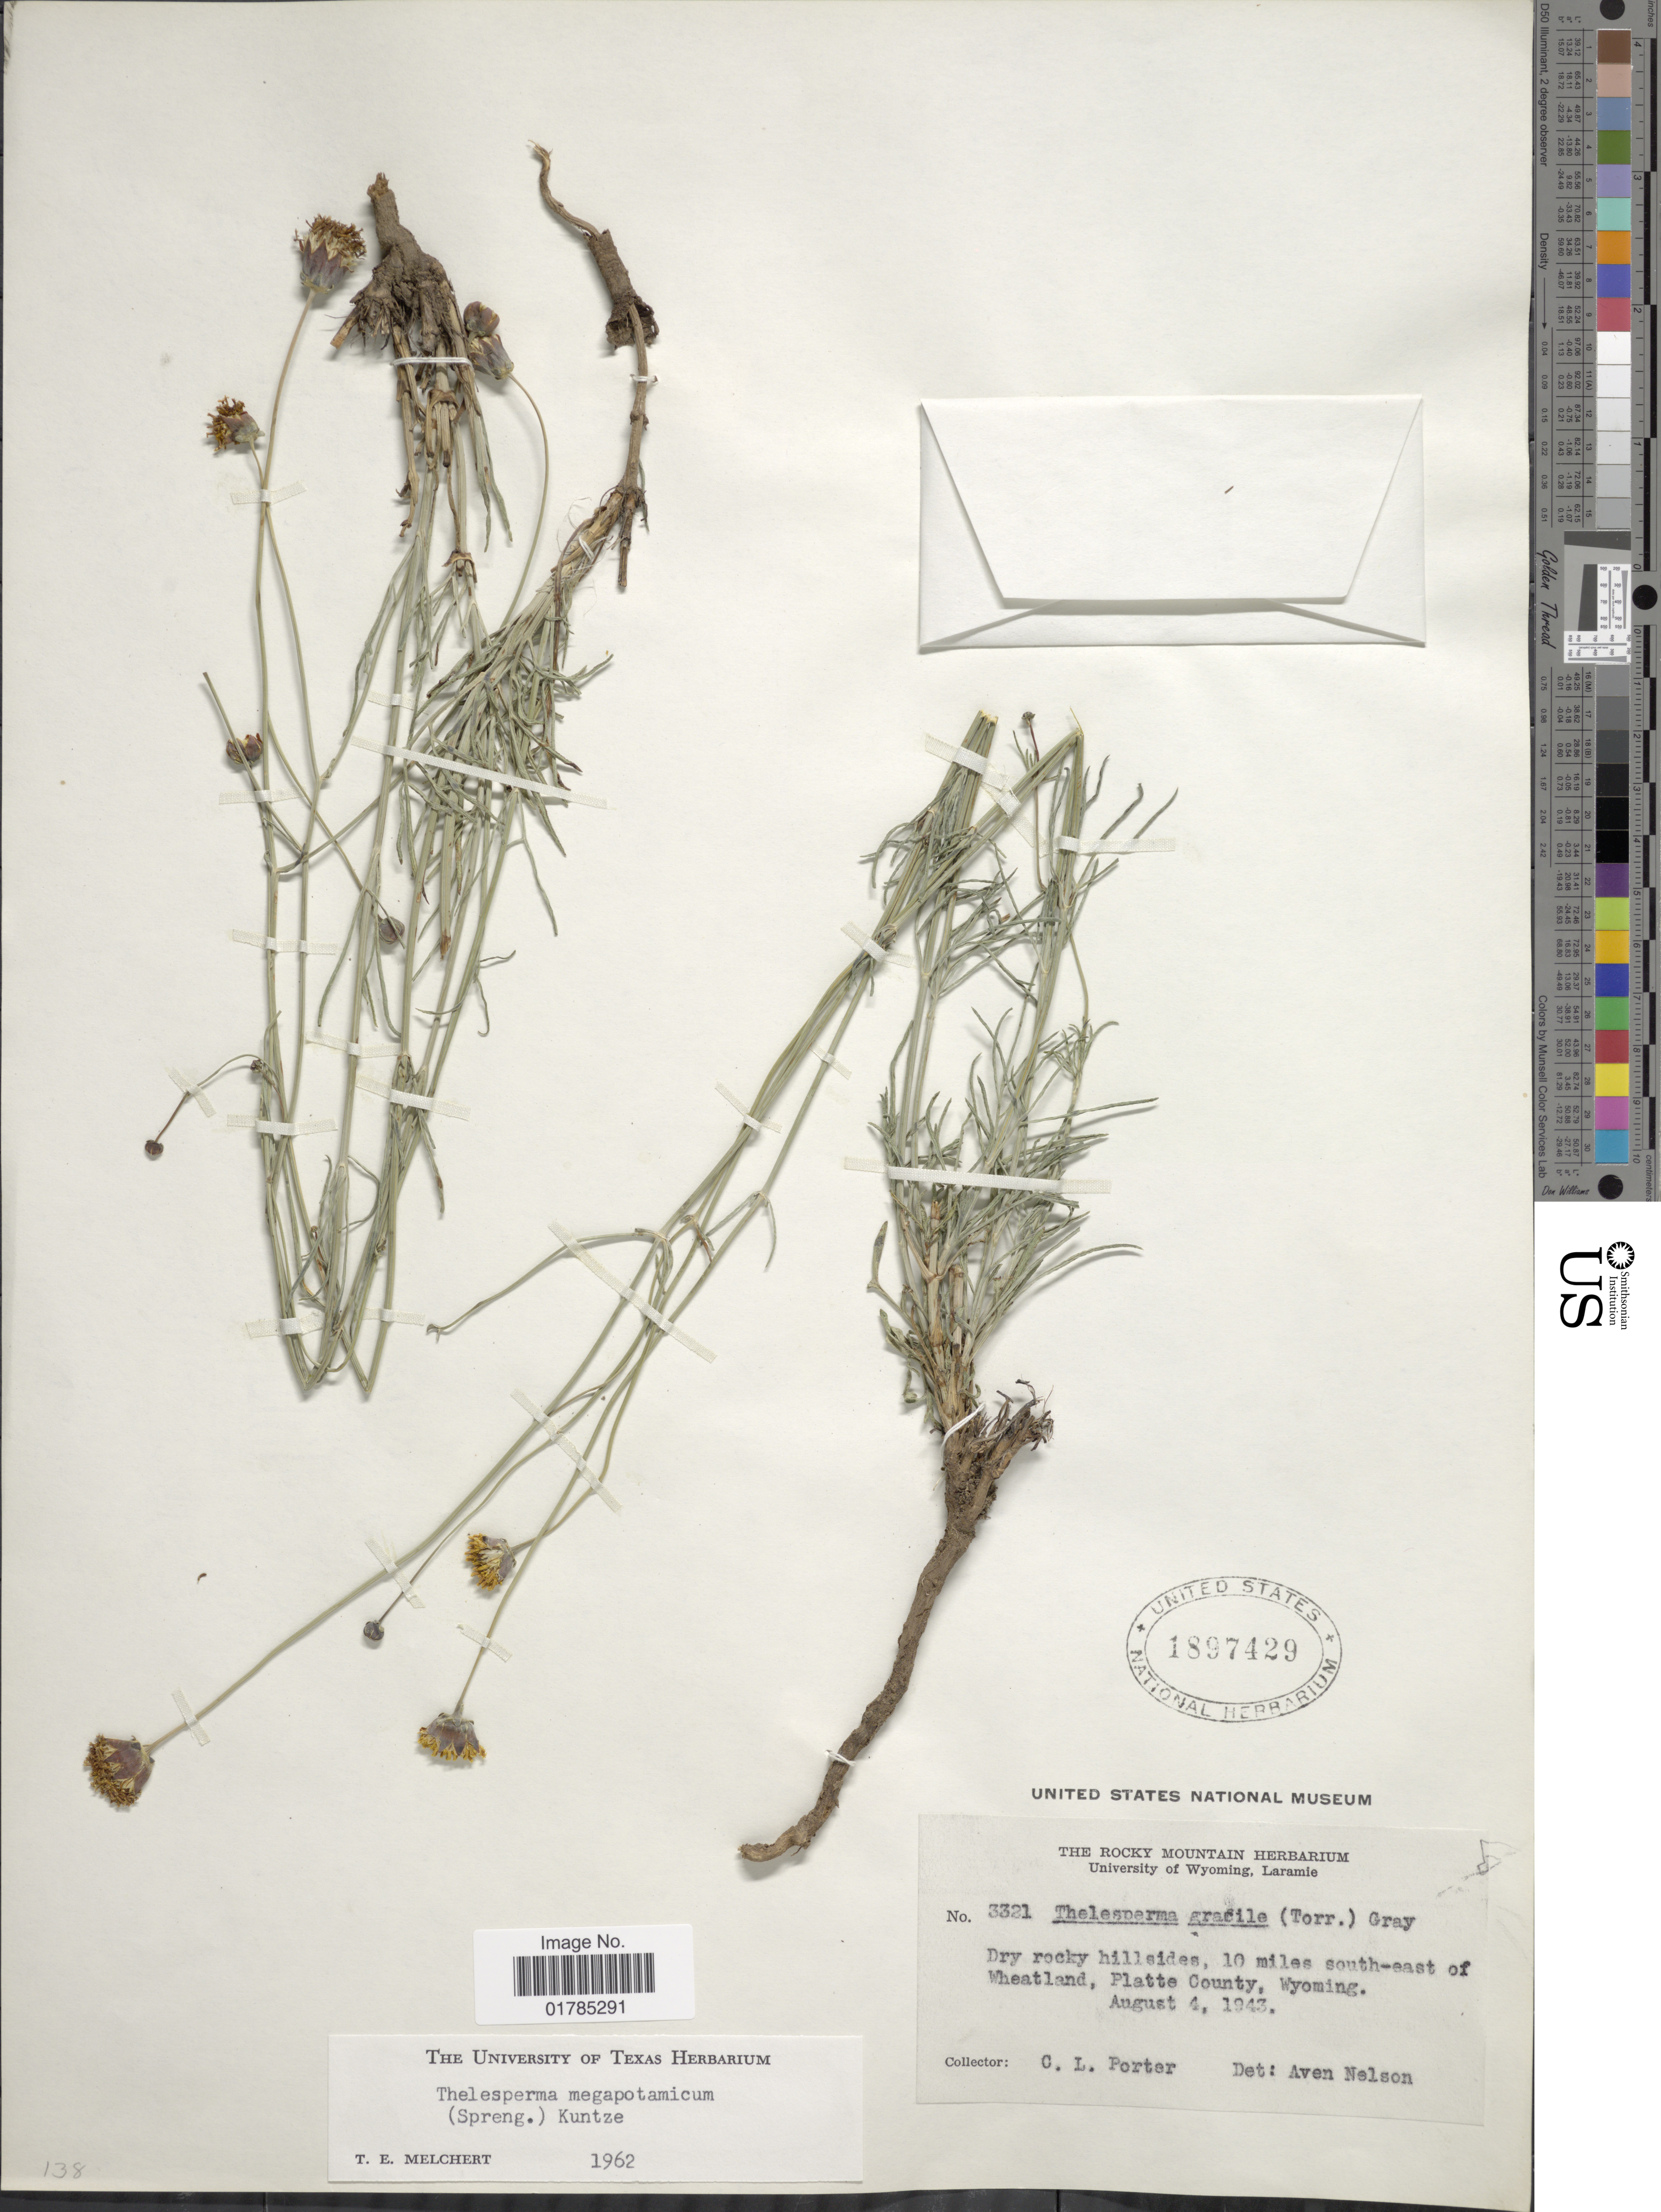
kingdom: Plantae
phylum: Tracheophyta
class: Magnoliopsida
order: Asterales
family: Asteraceae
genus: Thelesperma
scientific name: Thelesperma megapotamicum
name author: (Spreng.) Herter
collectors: C. L. Porter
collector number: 3321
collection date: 1943-08-04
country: United States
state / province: Wyoming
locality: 10 miles south-east of Wheatland, Platte County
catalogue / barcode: US 1897429